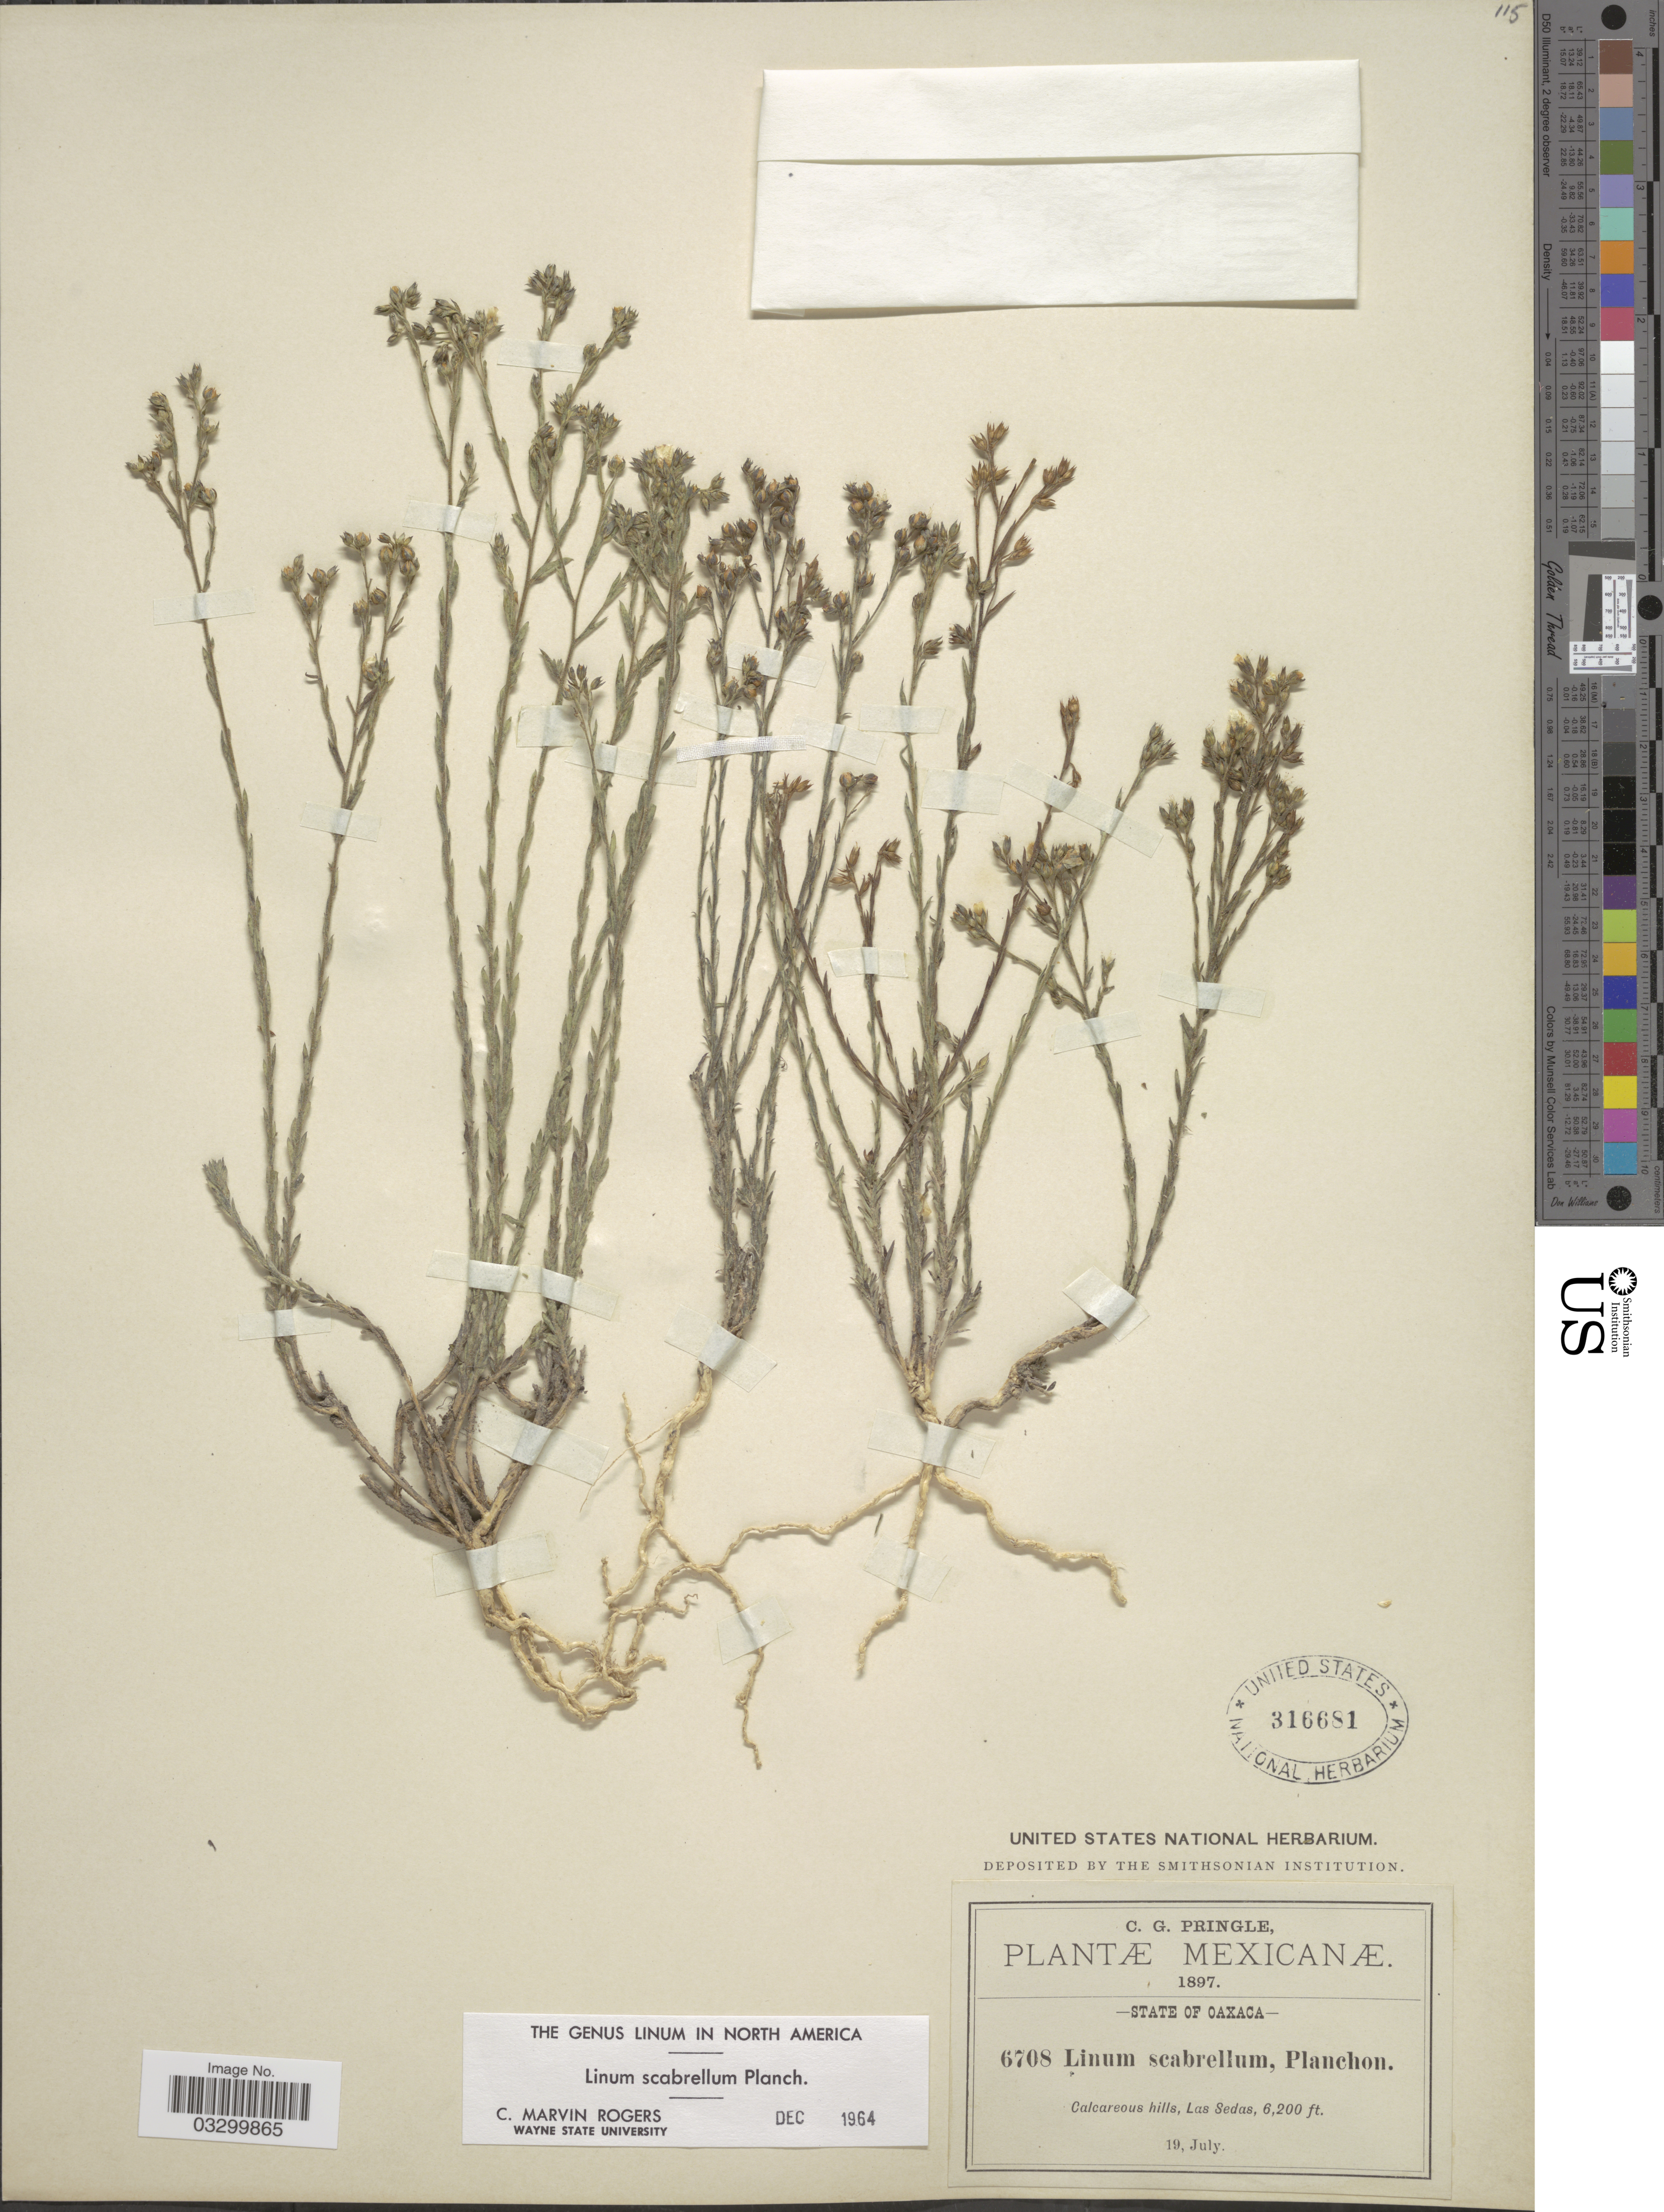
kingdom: Plantae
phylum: Tracheophyta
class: Magnoliopsida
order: Malpighiales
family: Linaceae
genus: Linum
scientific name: Linum scabrellum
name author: Planch.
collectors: C. G. Pringle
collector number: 6708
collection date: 1897-07-19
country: Mexico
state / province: Oaxaca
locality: Calcareous hills, Las Sedas.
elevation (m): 1890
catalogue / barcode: US 316681